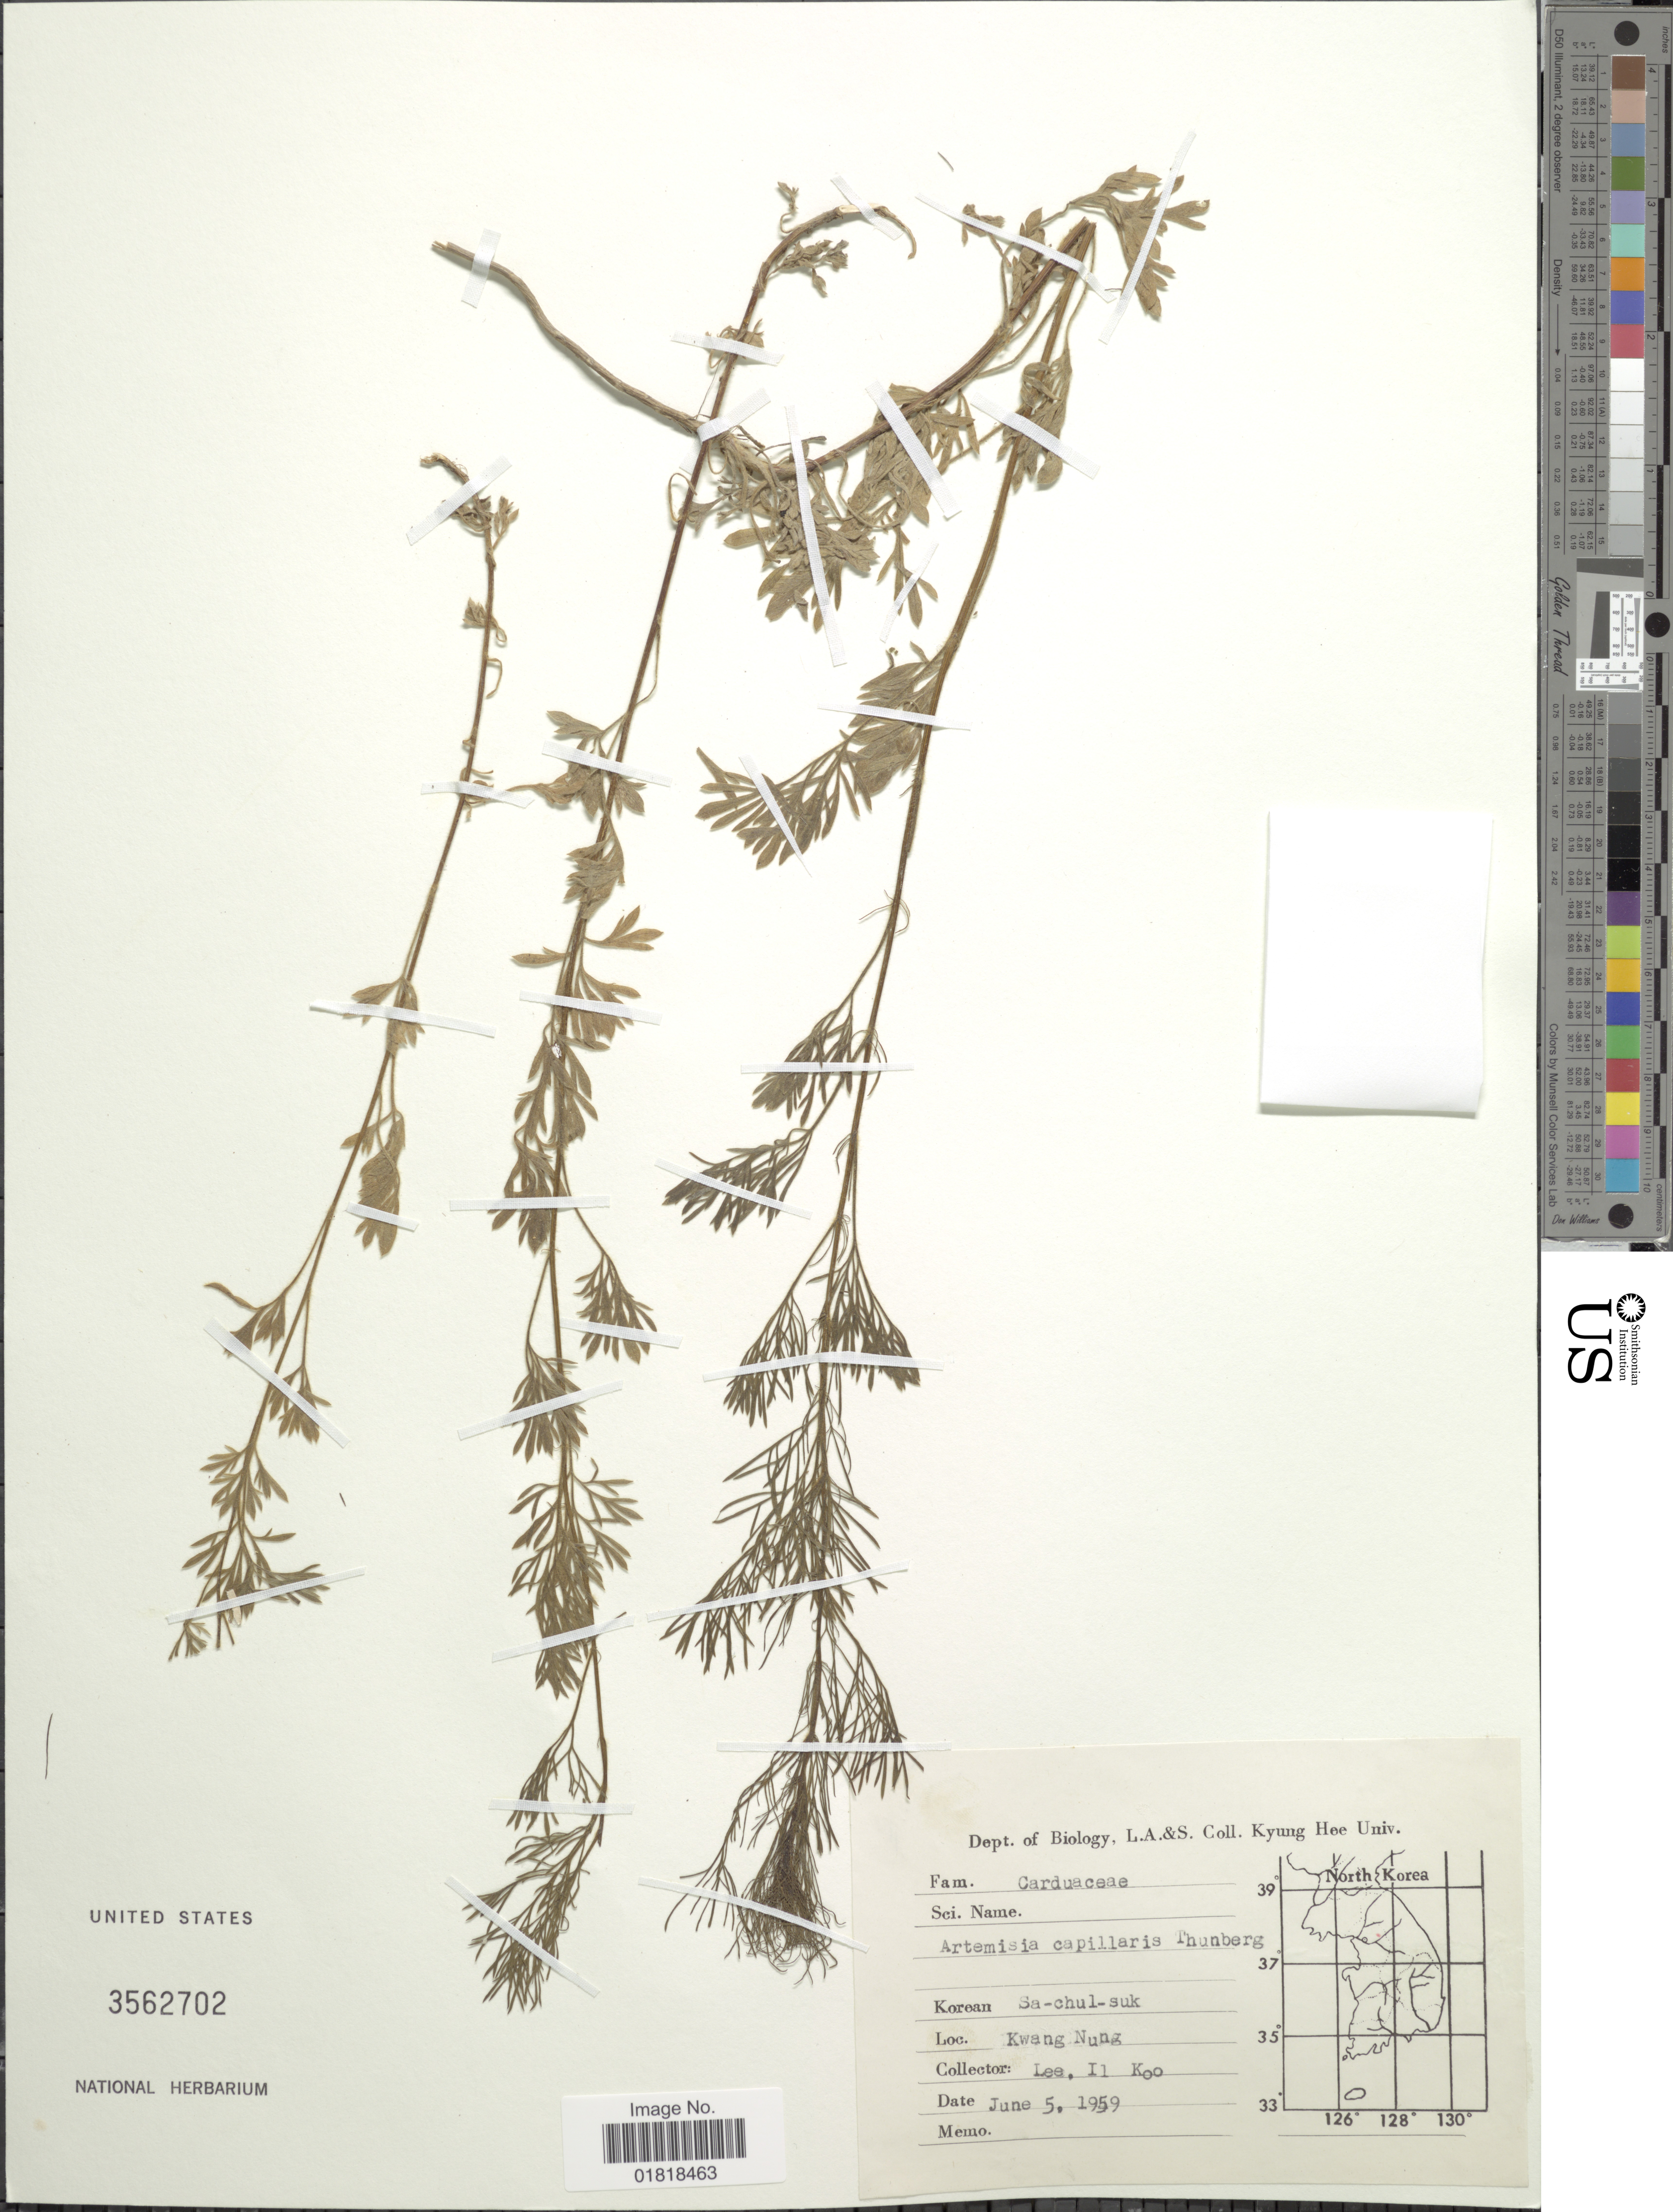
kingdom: Plantae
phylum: Tracheophyta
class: Magnoliopsida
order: Asterales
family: Asteraceae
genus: Artemisia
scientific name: Artemisia capillaris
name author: Thunb.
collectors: I. Lee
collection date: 1959-06-05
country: South Korea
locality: Kwang Nung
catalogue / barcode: US 3562702